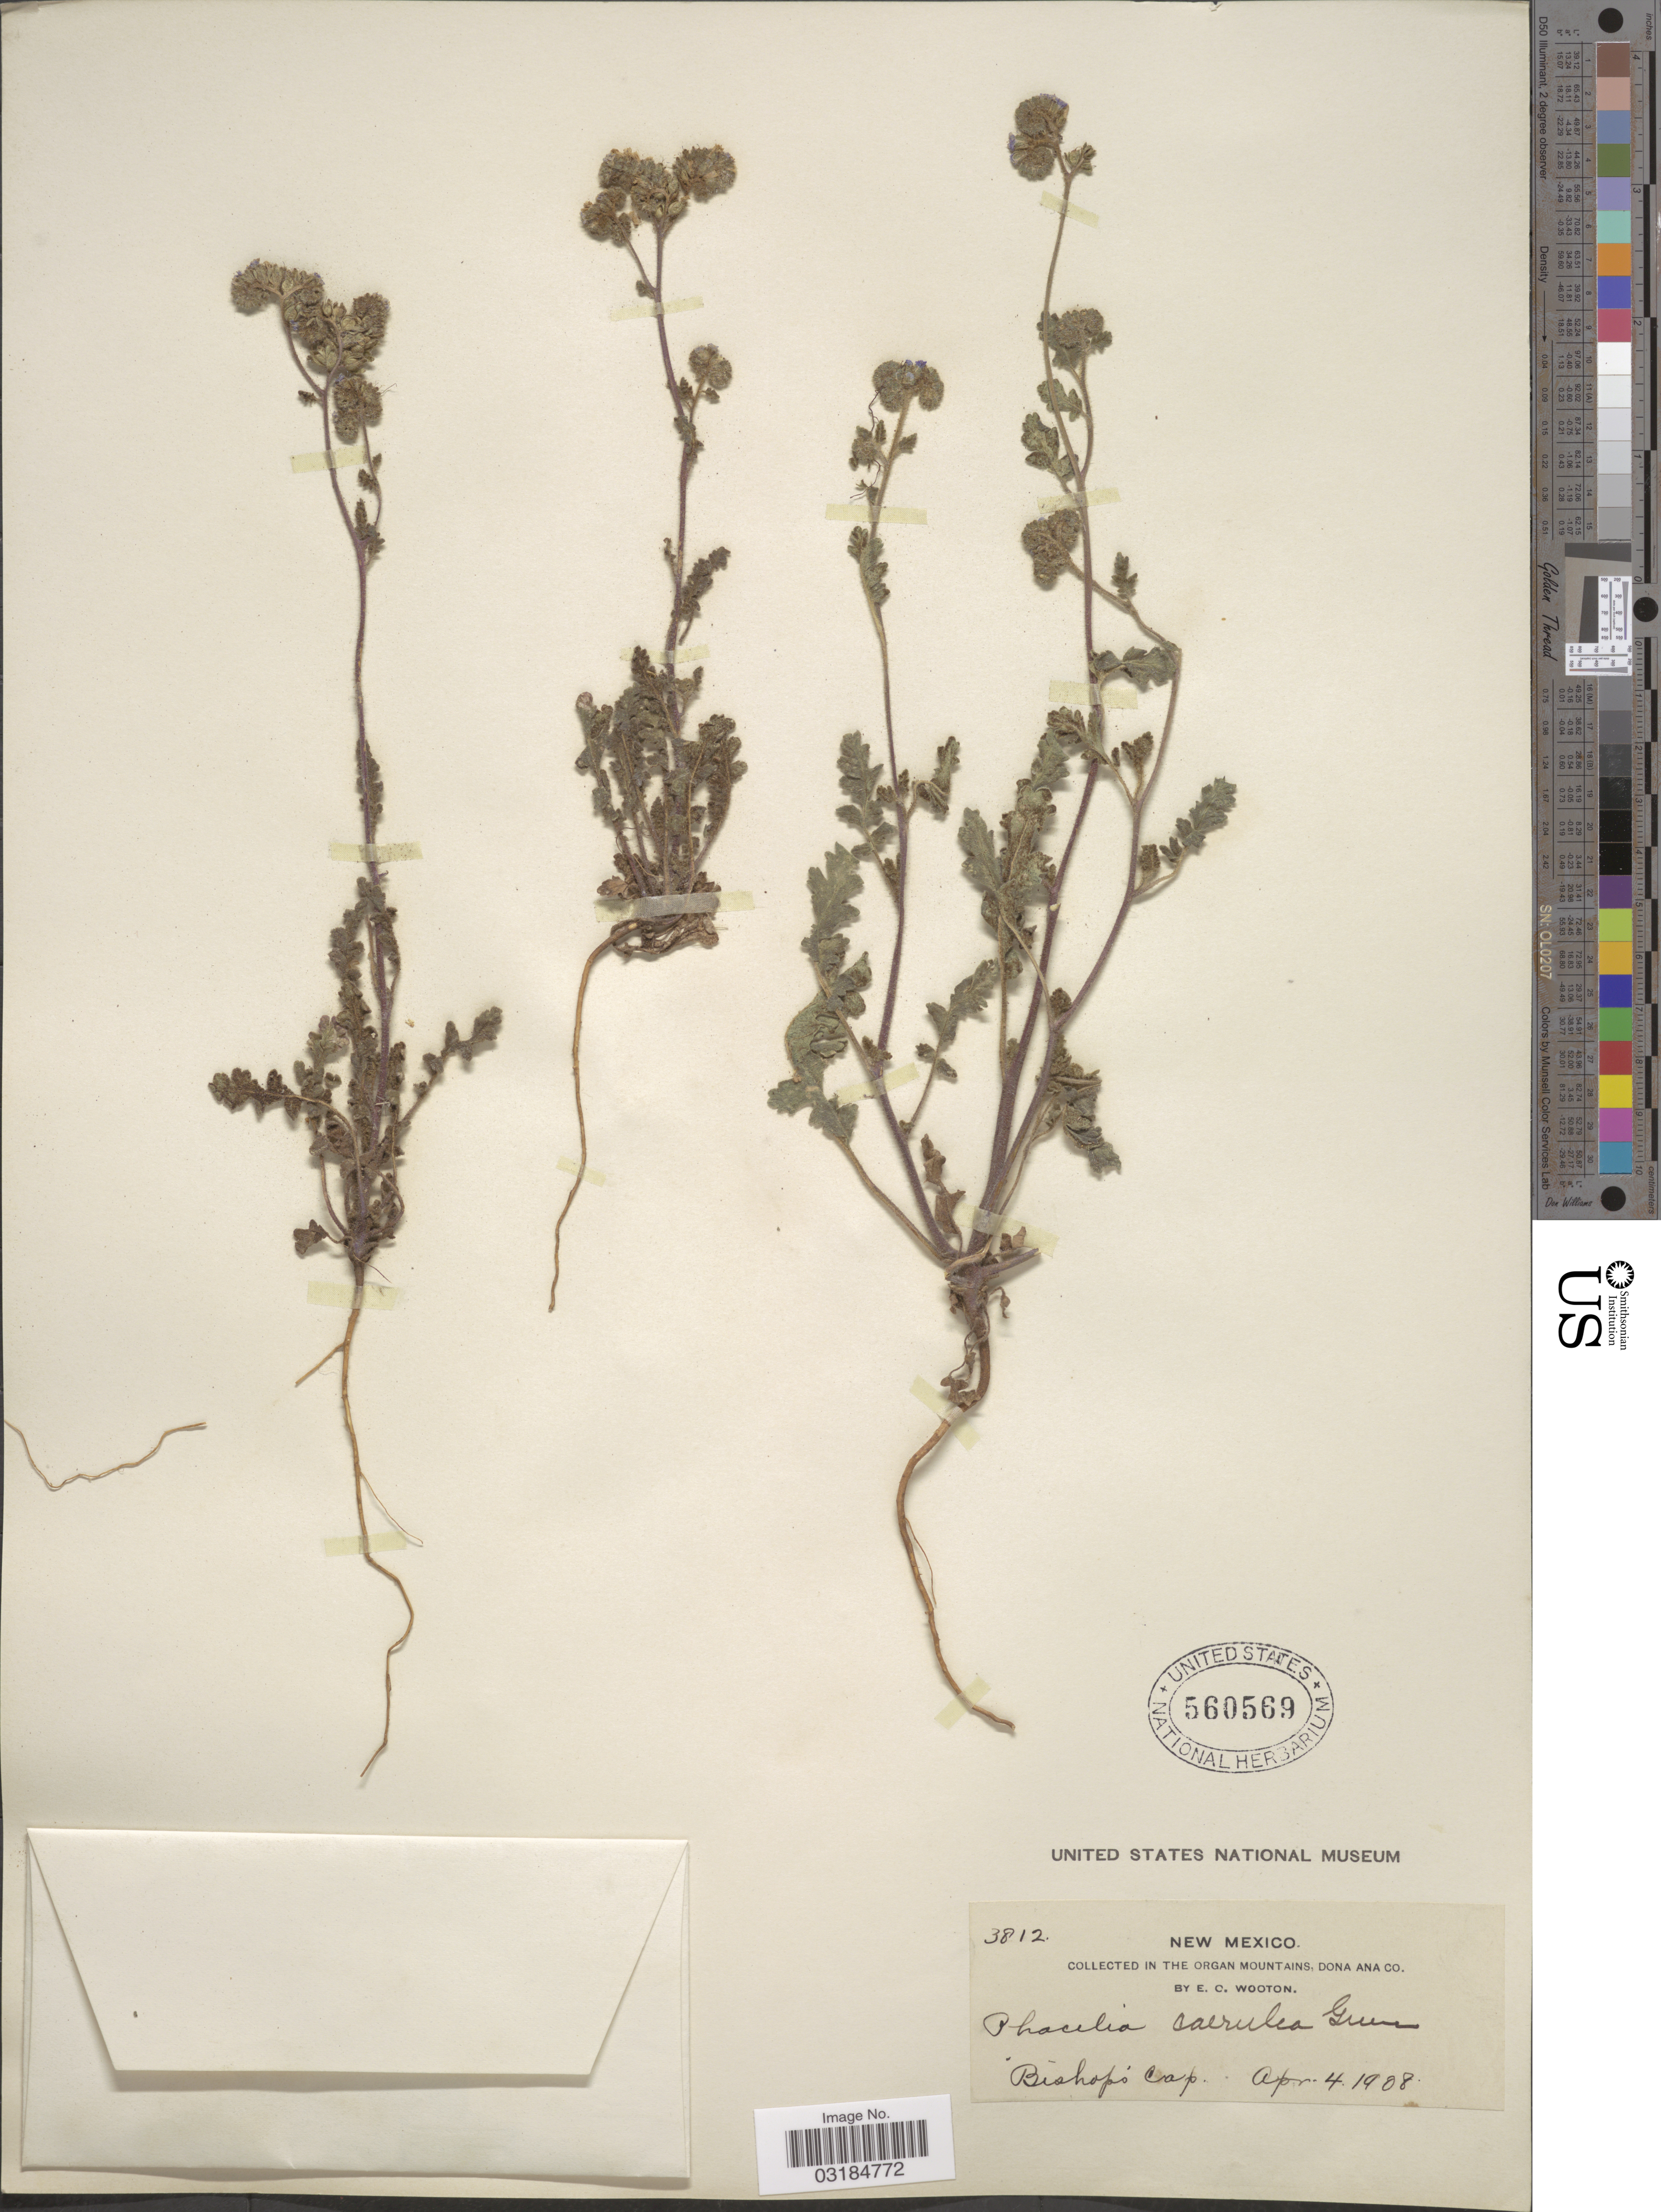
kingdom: Plantae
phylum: Tracheophyta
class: Magnoliopsida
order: Boraginales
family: Hydrophyllaceae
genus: Phacelia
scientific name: Phacelia caerulea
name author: Greene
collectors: E. O. Wooton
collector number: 3812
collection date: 1908-04-04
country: United States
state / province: New Mexico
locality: In The Organ Mountains, Dona Ana Co., Bishop Cap.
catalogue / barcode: US 560569